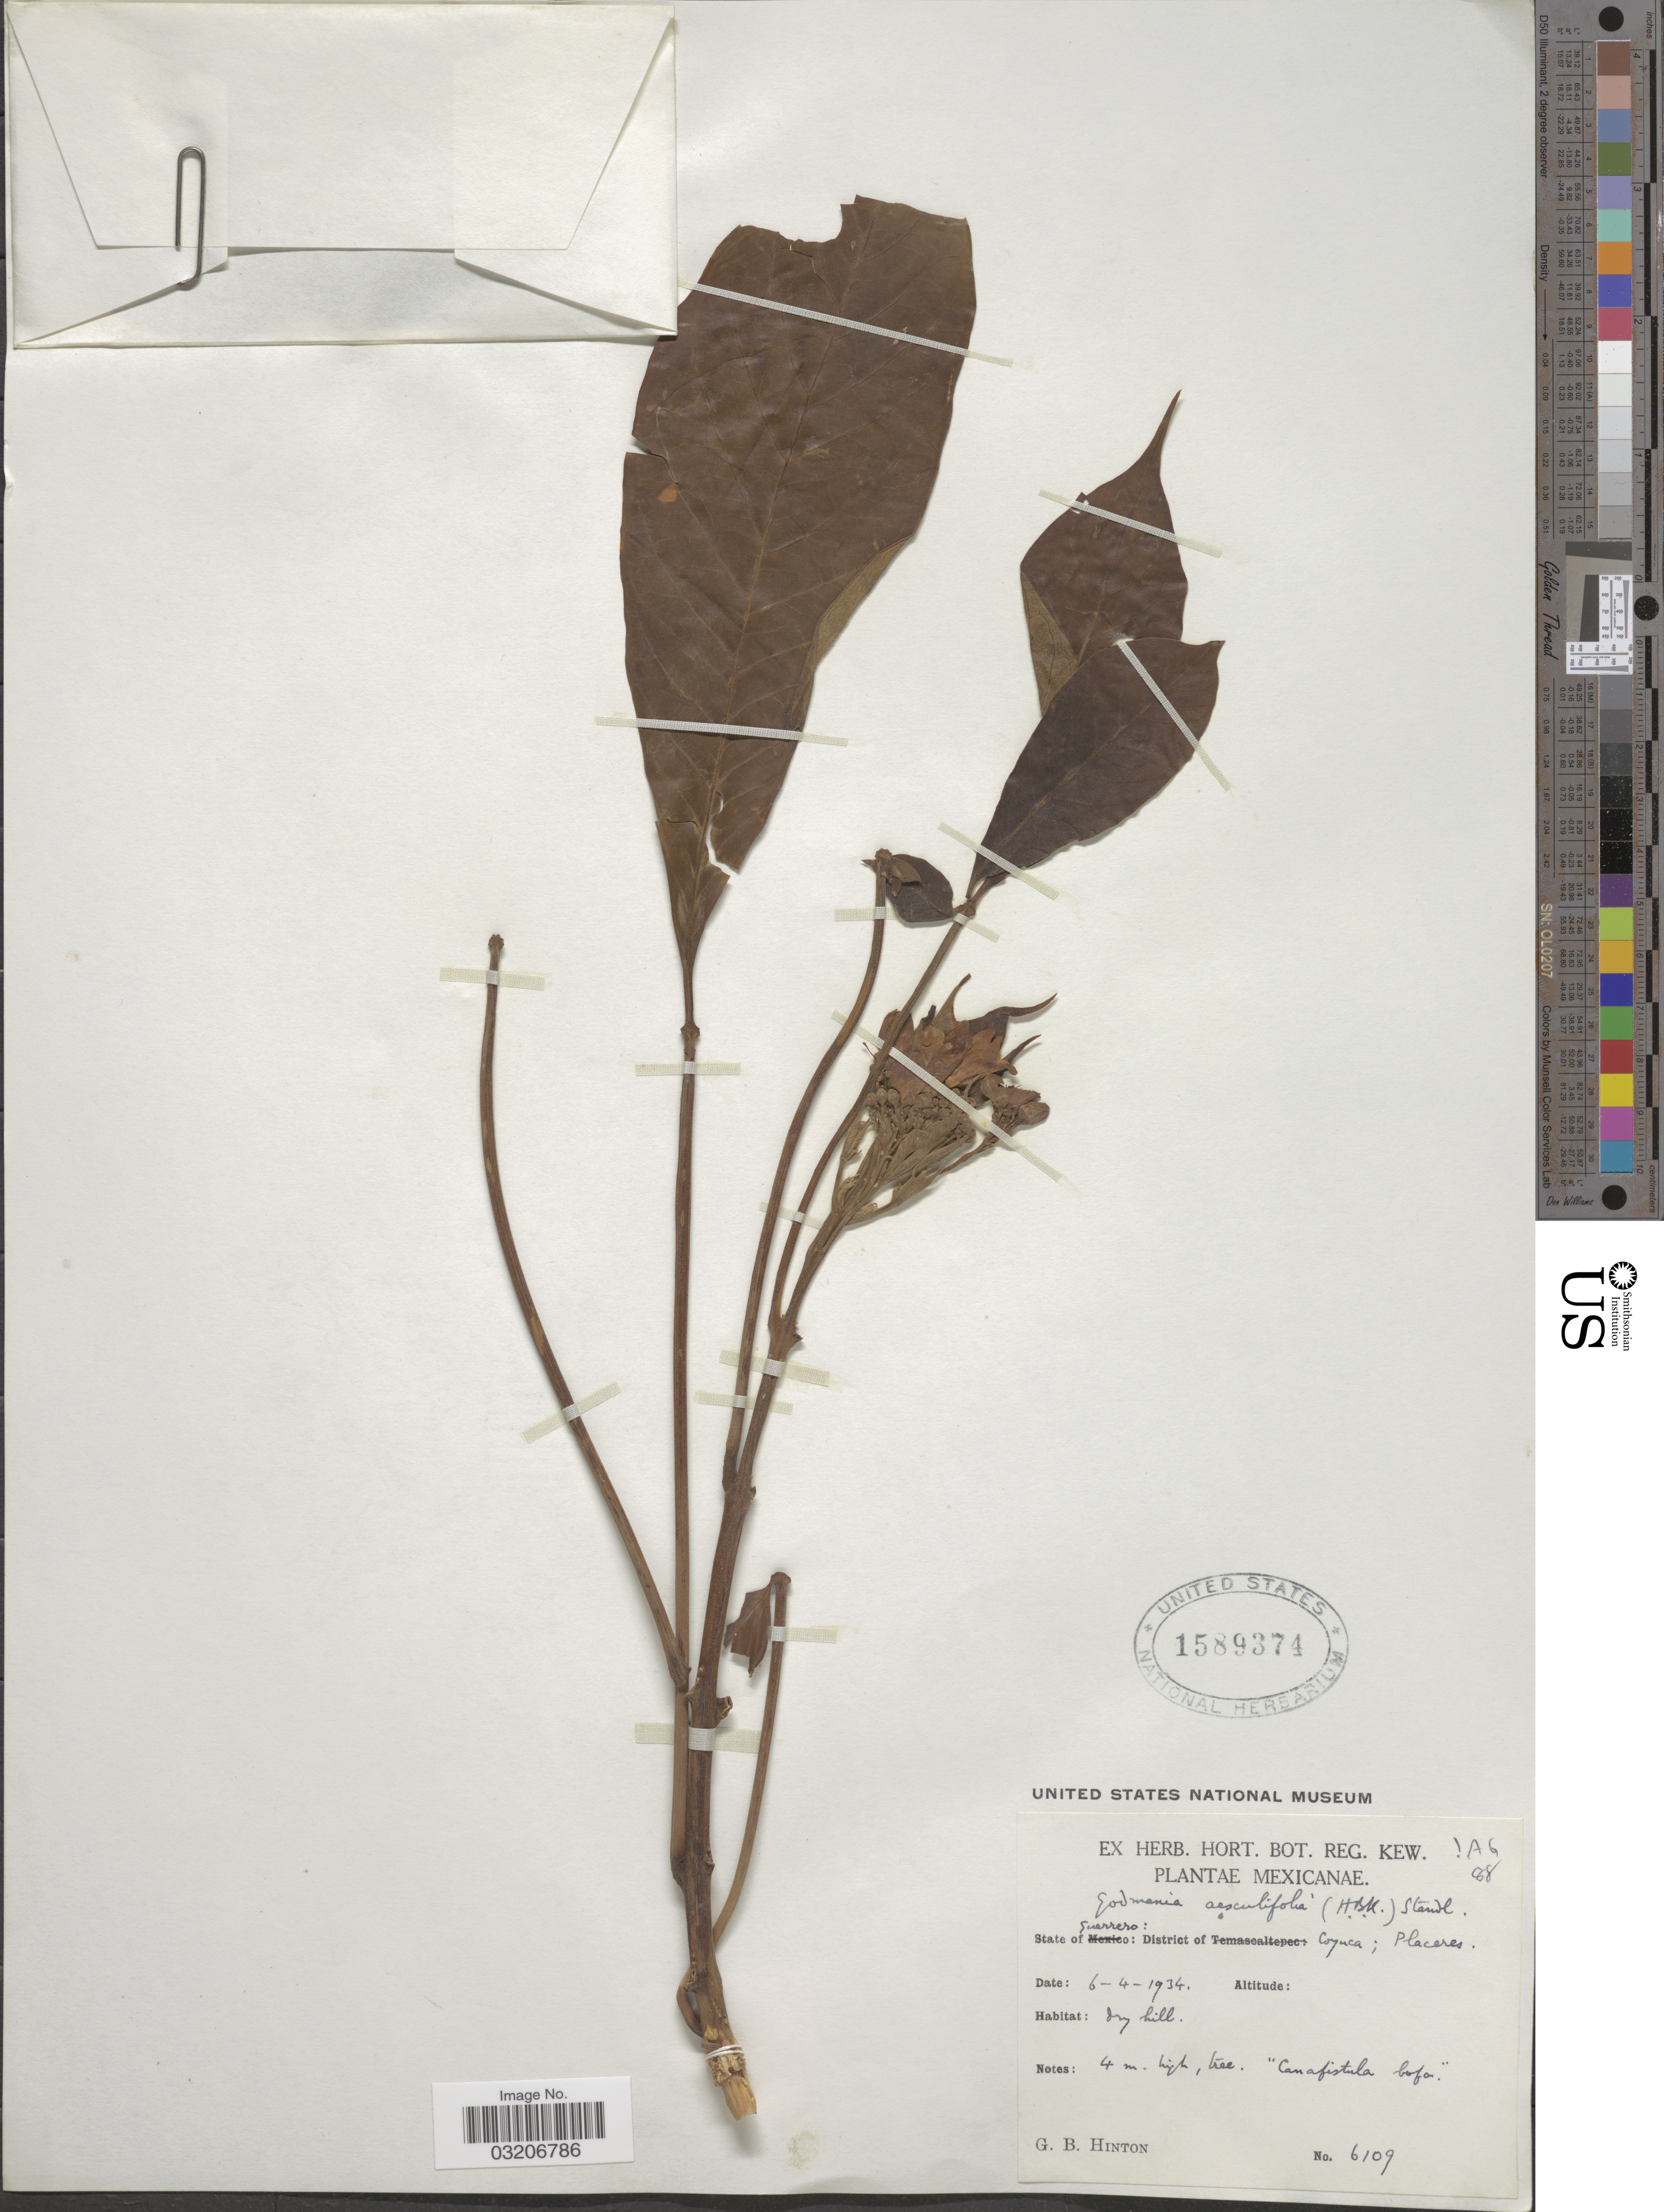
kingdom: Plantae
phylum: Tracheophyta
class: Magnoliopsida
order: Lamiales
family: Bignoniaceae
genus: Godmania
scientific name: Godmania aesculifolia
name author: Standl.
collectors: G. B. Hinton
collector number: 6109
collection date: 1934-04-06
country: Mexico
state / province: Guerrero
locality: District of Coyuca. Placeres.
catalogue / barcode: US 1589374